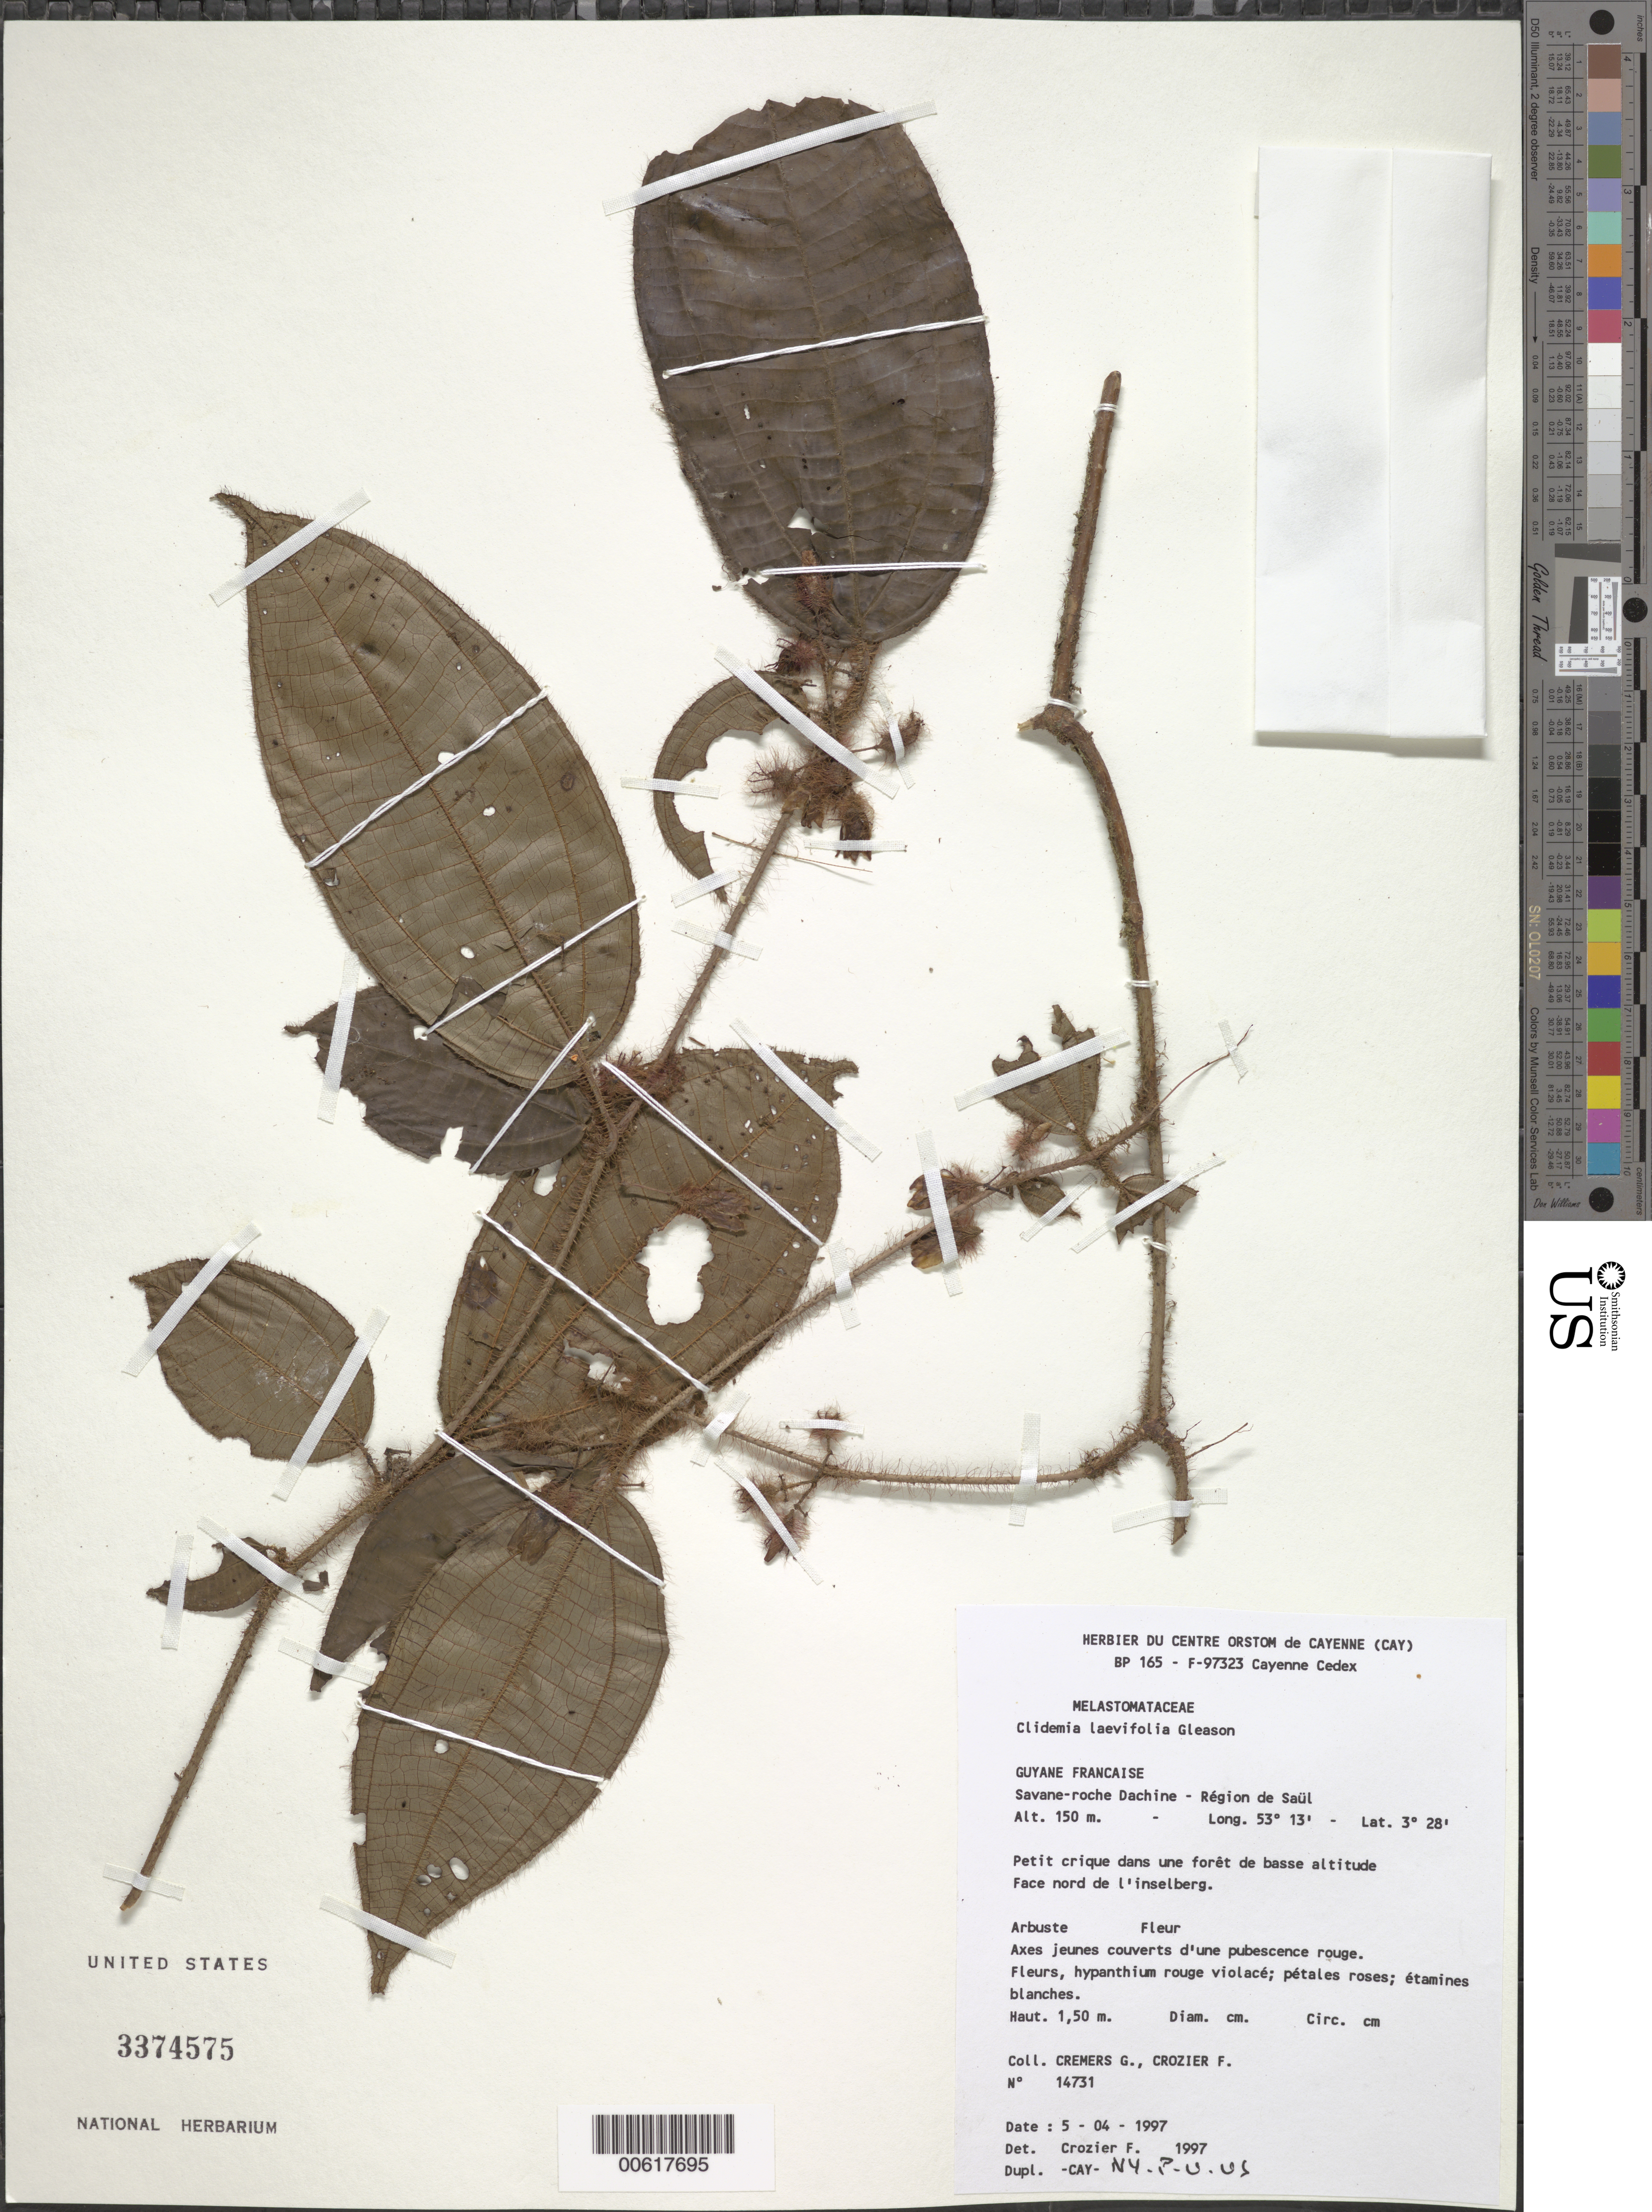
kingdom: Plantae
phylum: Tracheophyta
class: Magnoliopsida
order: Myrtales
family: Melastomataceae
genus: Clidemia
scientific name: Clidemia laevifolia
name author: Gleason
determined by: Crozier, F.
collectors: G. Cremers & F. Crozier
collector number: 14731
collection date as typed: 5-Apr-97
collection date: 1997-04-05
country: French Guiana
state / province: Saint-Laurent-du-Maroni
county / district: Saül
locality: Saül, savane-roche Dachine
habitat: Pinotière. Face nord de l'inselberg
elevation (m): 150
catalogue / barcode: US 3374575